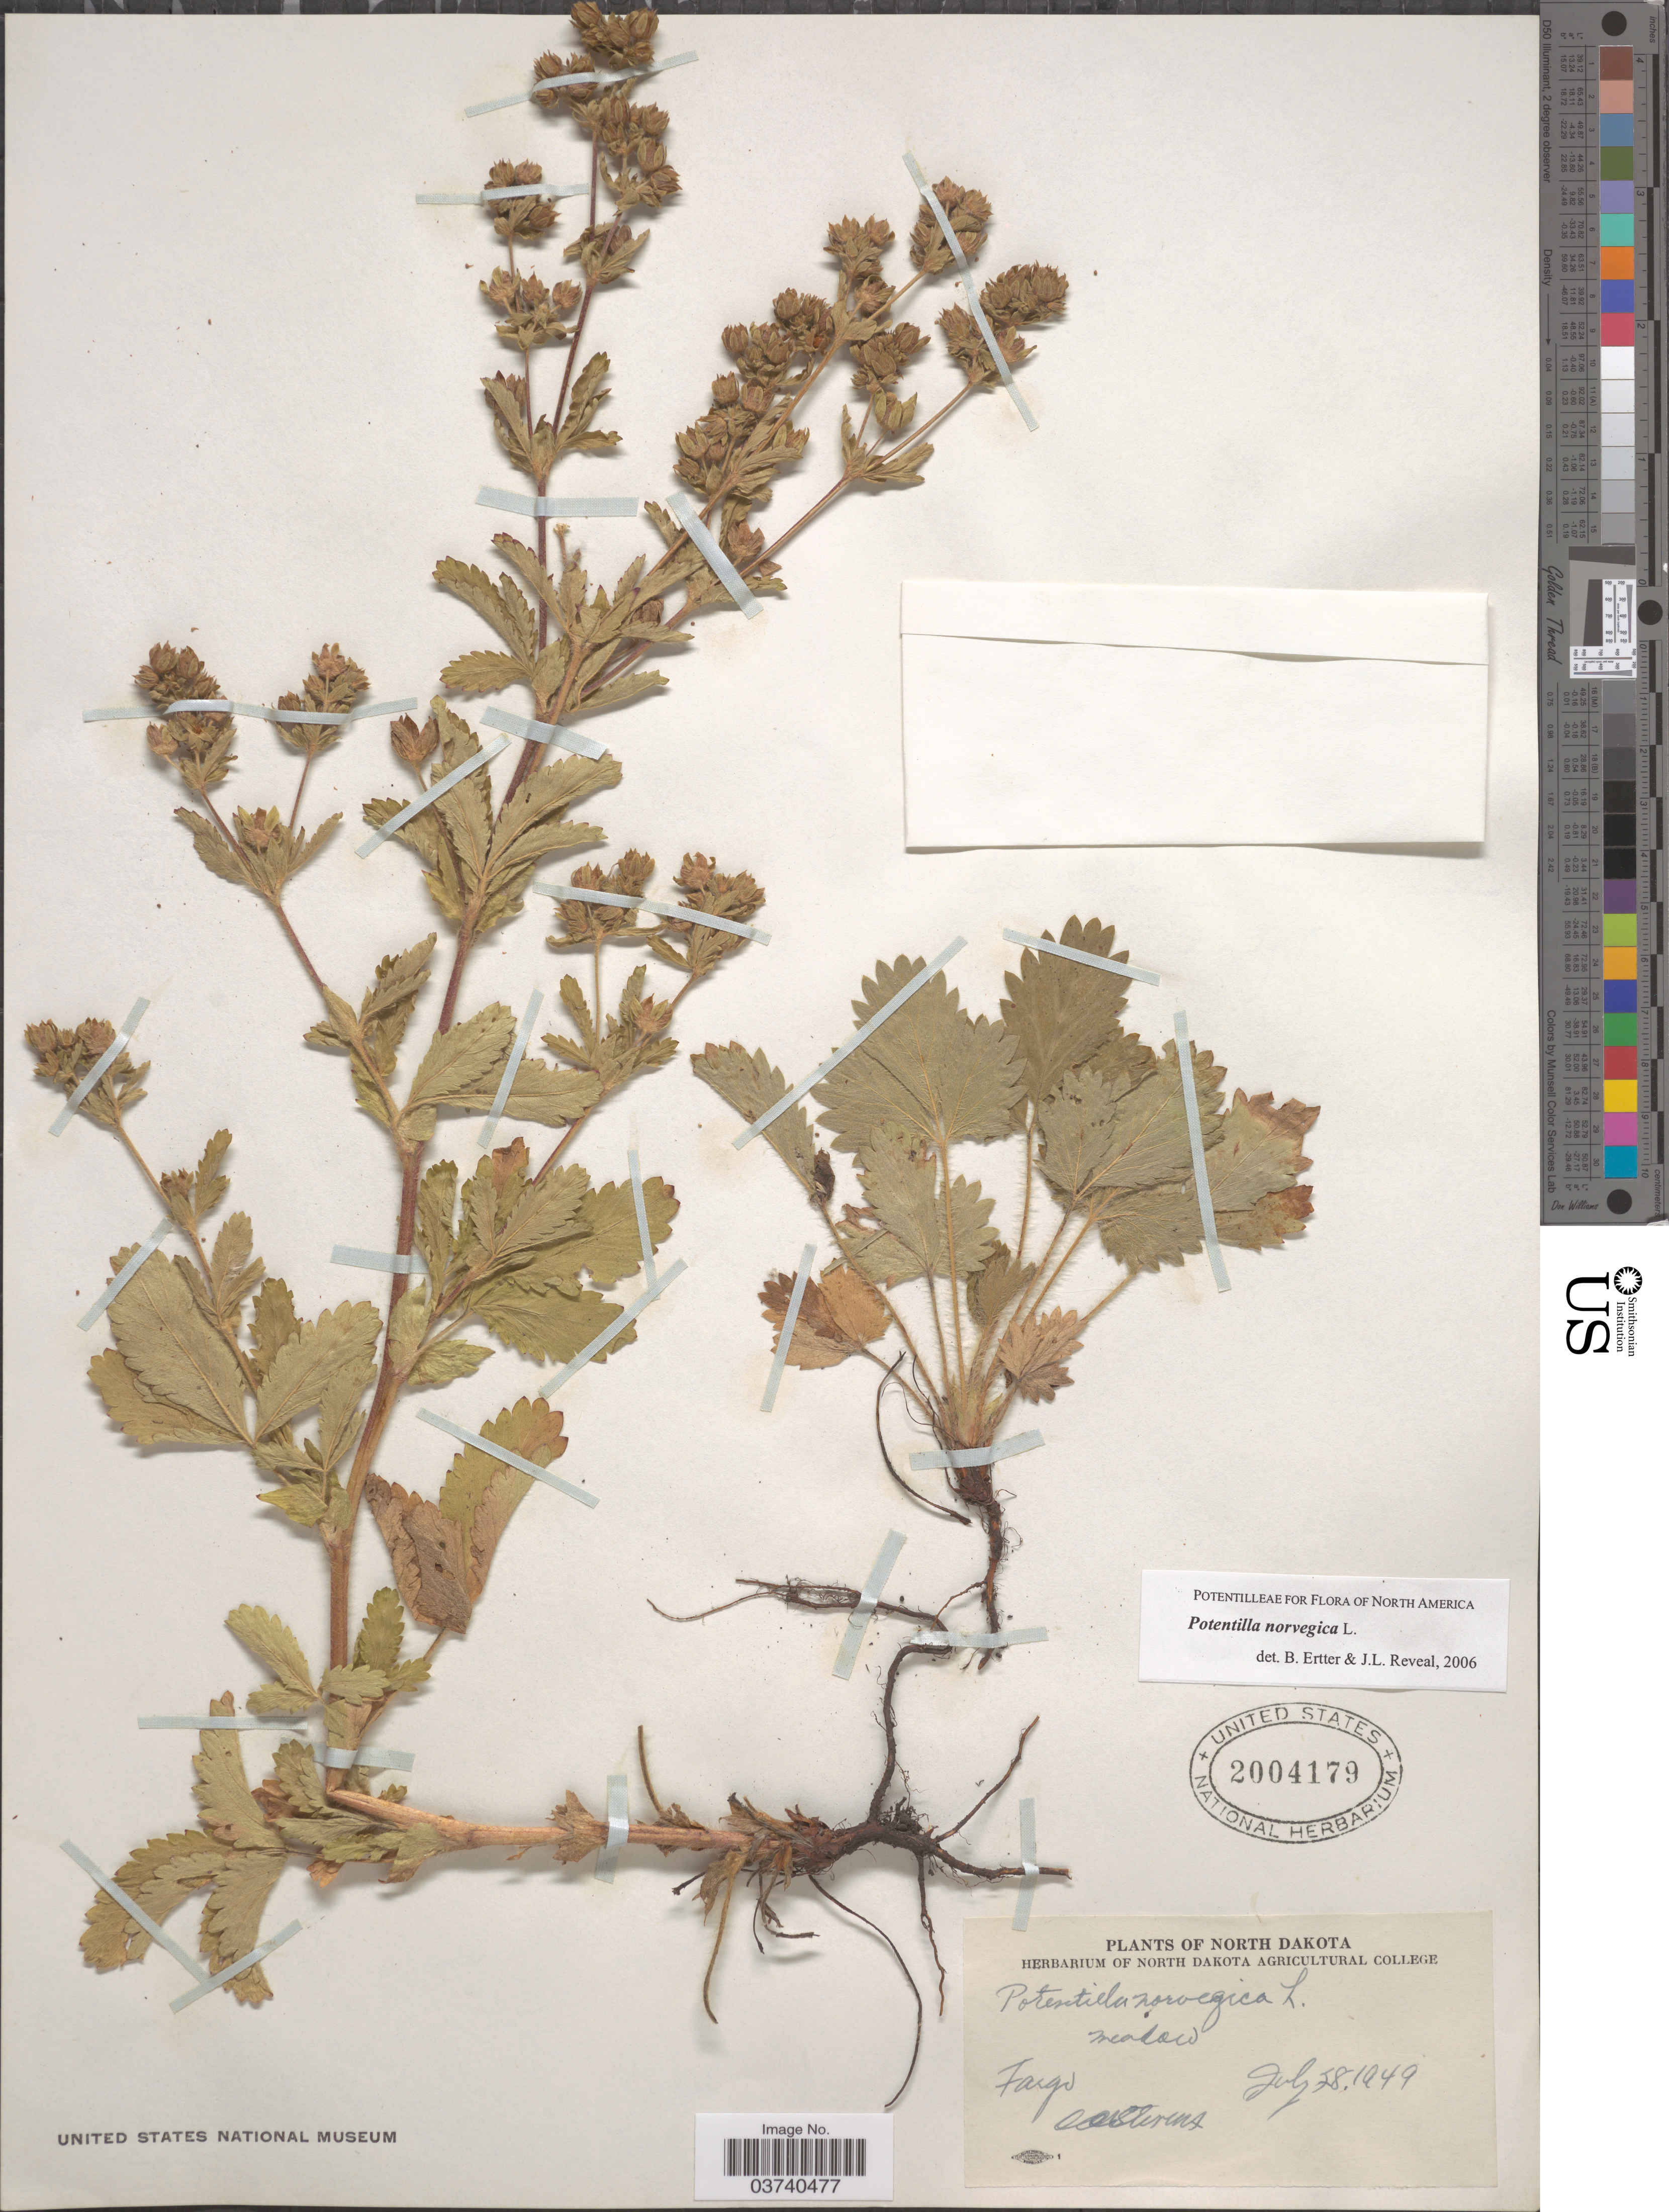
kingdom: Plantae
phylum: Tracheophyta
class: Magnoliopsida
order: Rosales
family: Rosaceae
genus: Potentilla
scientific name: Potentilla norvegica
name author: L.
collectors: O. A. Stevens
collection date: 1949-07-28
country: United States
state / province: North Dakota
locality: Fargo.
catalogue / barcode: US 2004179